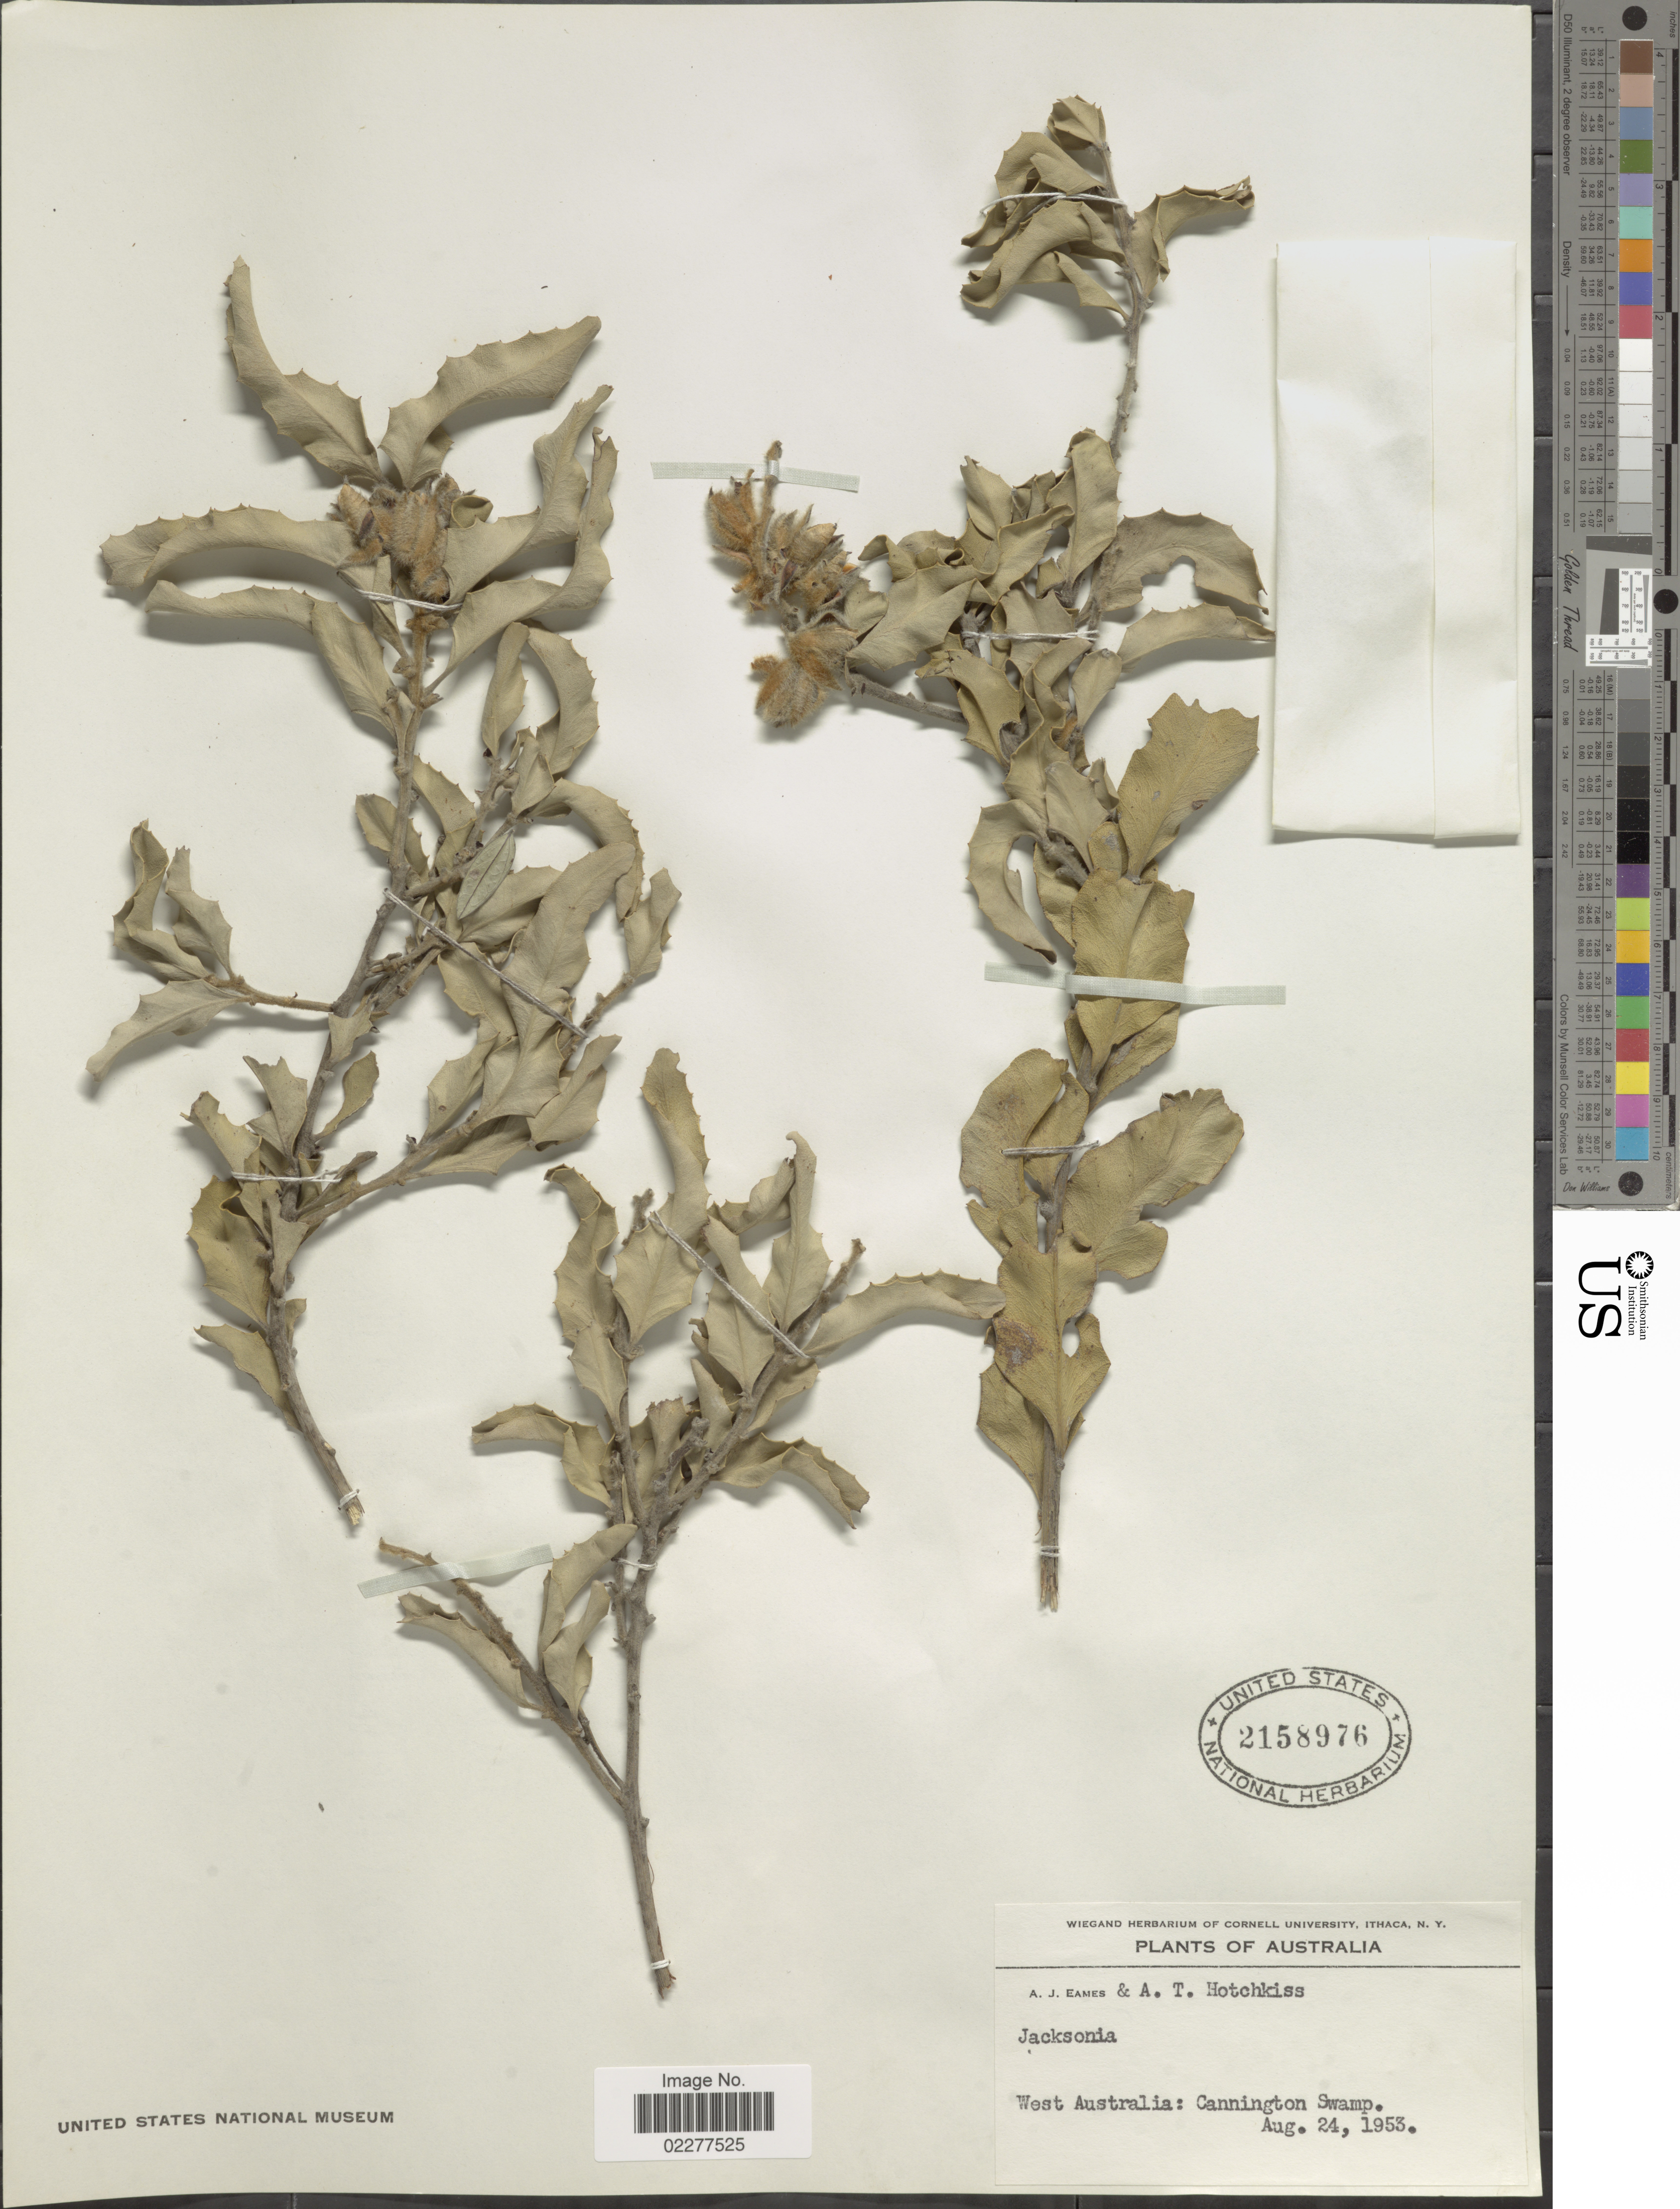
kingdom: Plantae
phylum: Tracheophyta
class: Magnoliopsida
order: Fabales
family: Fabaceae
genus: Jacksonia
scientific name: Jacksonia sp.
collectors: A. J. Eames & A. Hotchkiss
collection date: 1953-08-24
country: Australia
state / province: Western Australia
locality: Cannington Swamp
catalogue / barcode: US 2158976